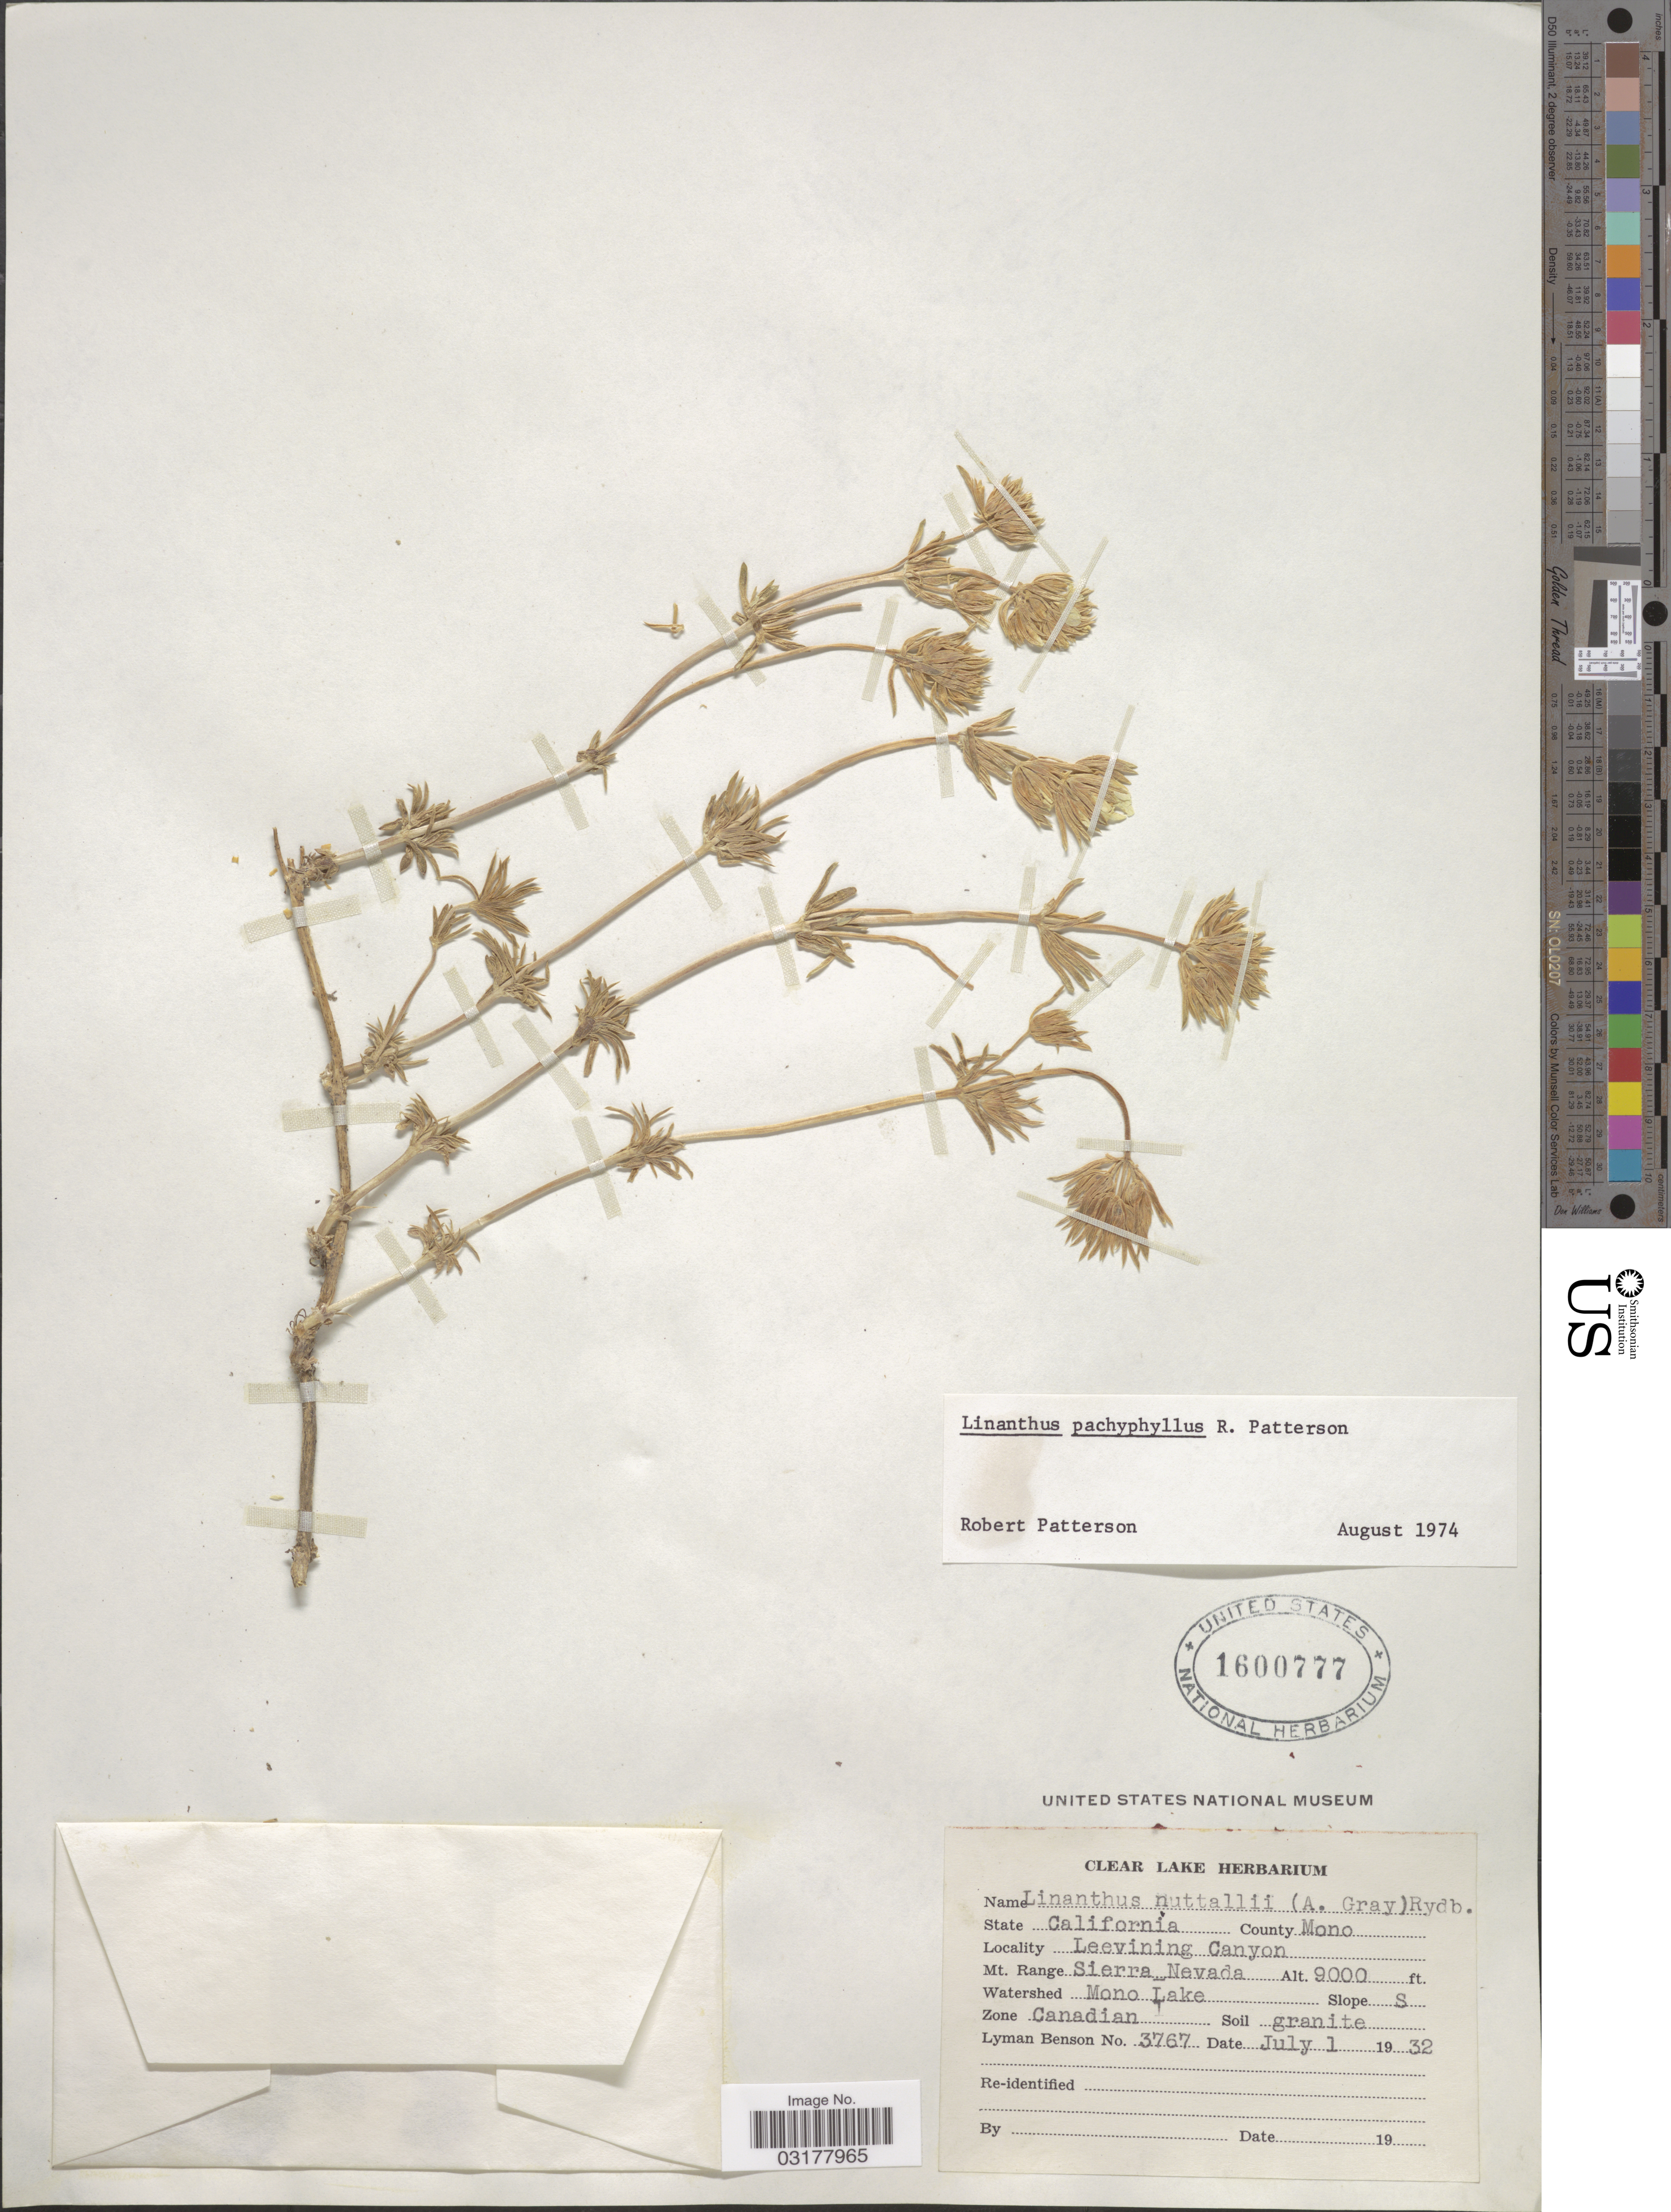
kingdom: Plantae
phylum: Tracheophyta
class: Magnoliopsida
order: Ericales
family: Polemoniaceae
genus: Leptosiphon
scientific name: Leptosiphon pachyphyllus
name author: (R. Patt.) J.M. Porter & L.A. Johnson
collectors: L. D. Benson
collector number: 3767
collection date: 1932-07-01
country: United States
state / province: California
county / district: Mono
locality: County Mono, Leevining Canyon, Mt. Range Sierra Nevada, Watershed Mono Lake Slope S, Zone Canadian.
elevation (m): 2743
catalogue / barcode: US 1600777